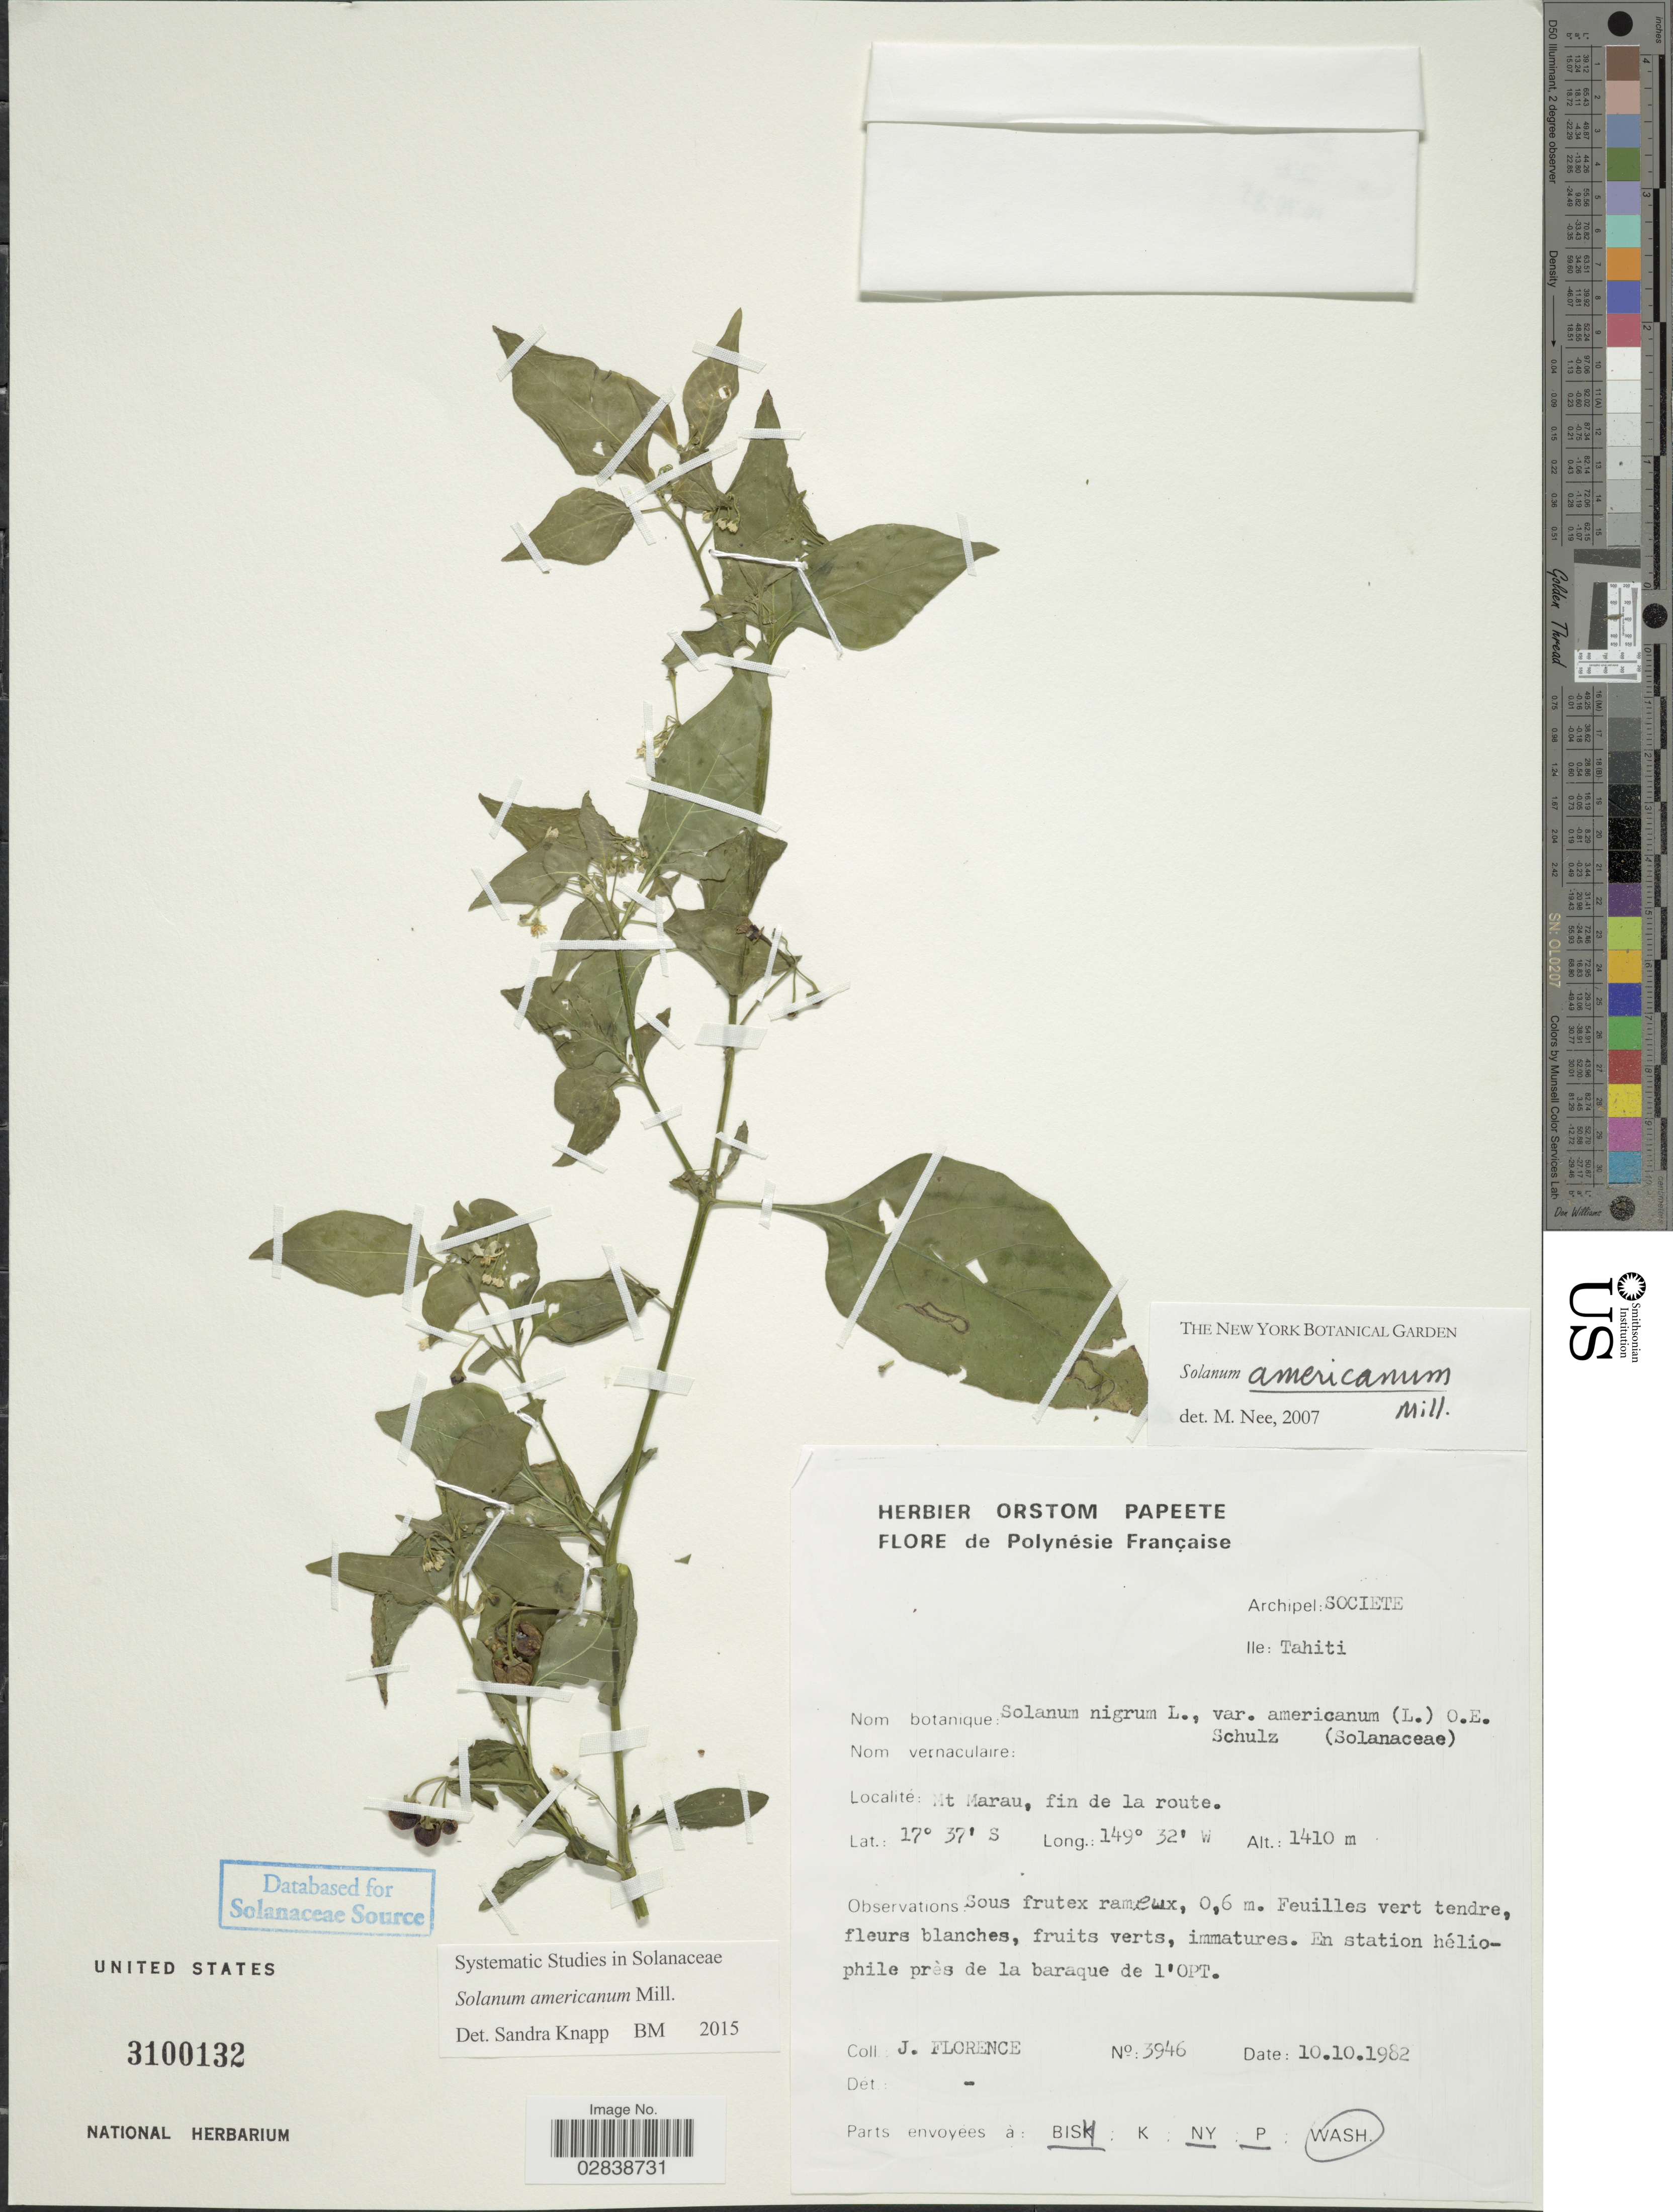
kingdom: Plantae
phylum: Tracheophyta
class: Magnoliopsida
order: Solanales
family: Solanaceae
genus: Solanum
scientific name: Solanum americanum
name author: Mill.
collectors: J. Florence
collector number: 3946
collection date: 1982-10-10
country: French Polynesia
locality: Polynésie Française. Archipel: Societe, Ile: Tahiti. Mt. Marau, fin de la route.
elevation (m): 1410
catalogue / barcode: US 3100132